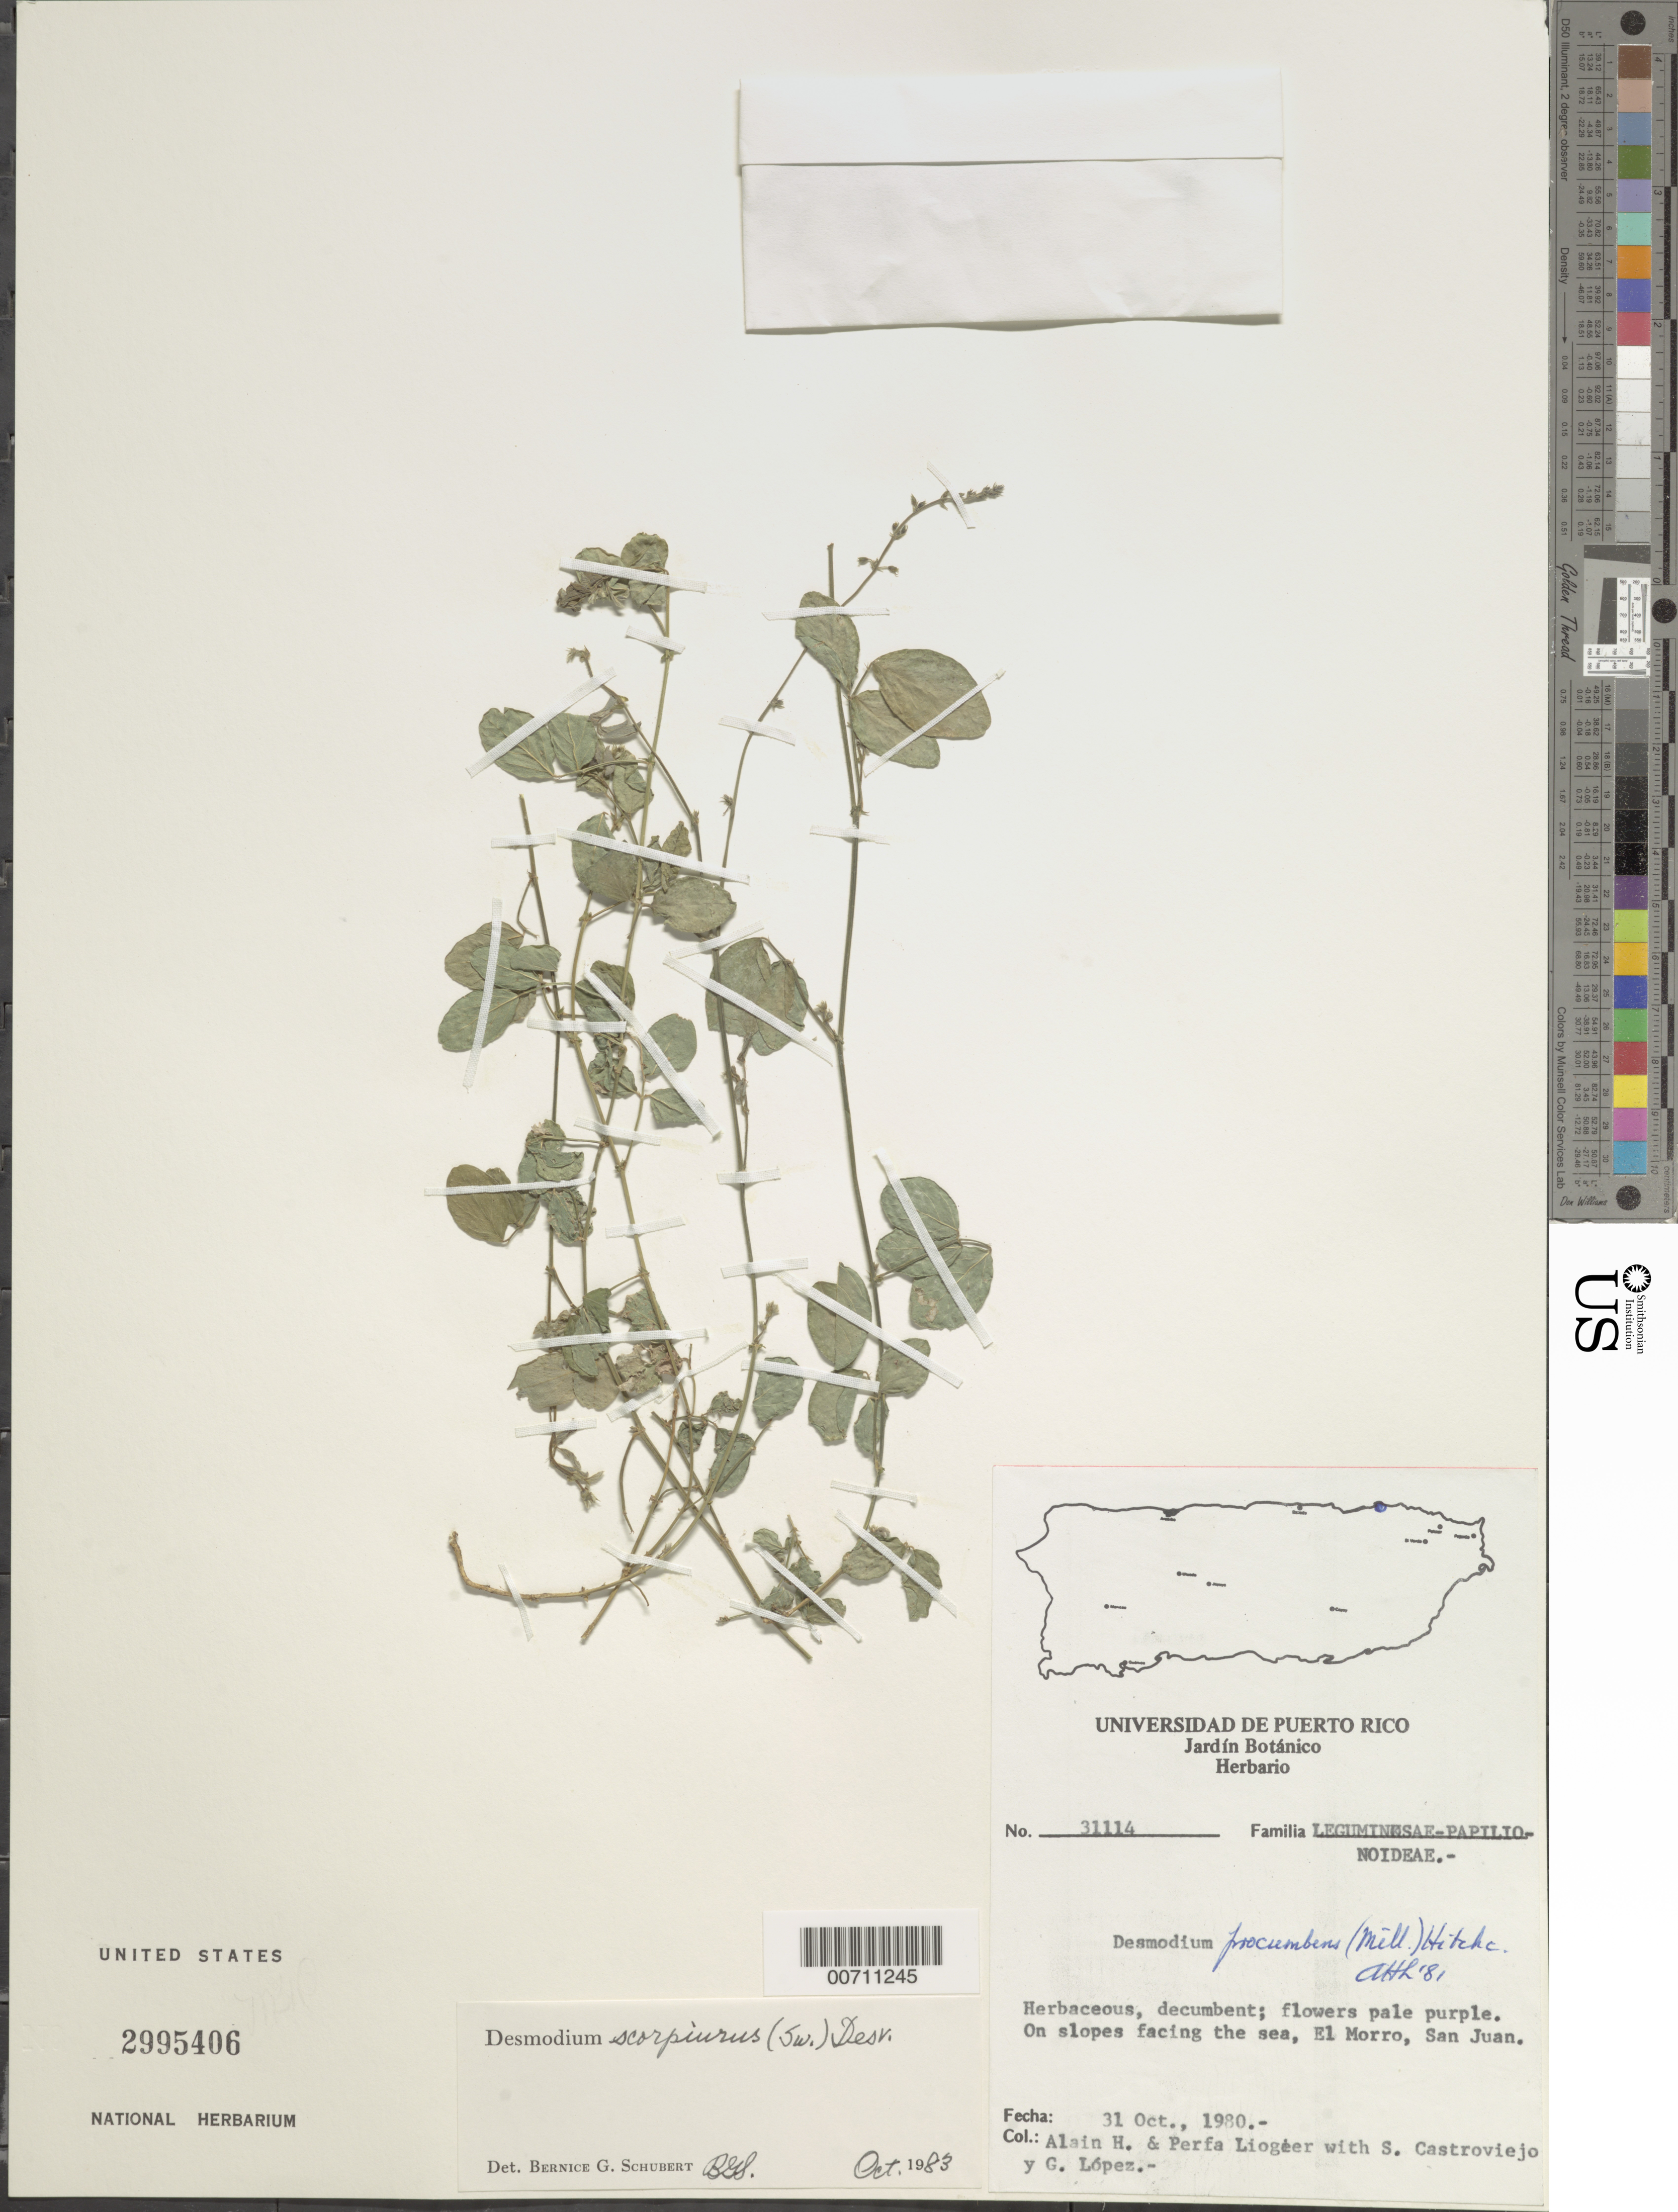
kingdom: Plantae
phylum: Tracheophyta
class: Magnoliopsida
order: Fabales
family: Fabaceae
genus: Desmodium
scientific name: Desmodium scorpiurus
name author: (Sw.) Desv. ex DC.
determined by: Schubert, Bernice G.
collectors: A. H. Liogier, M. P. Liogier, S. Castroviejo & G. Lopéz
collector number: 31114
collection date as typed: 31 Oct 1980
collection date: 1980-10-31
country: Puerto Rico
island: Greater Antilles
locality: San Juan, El Morro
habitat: Slopes facing the sea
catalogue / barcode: US 2995406